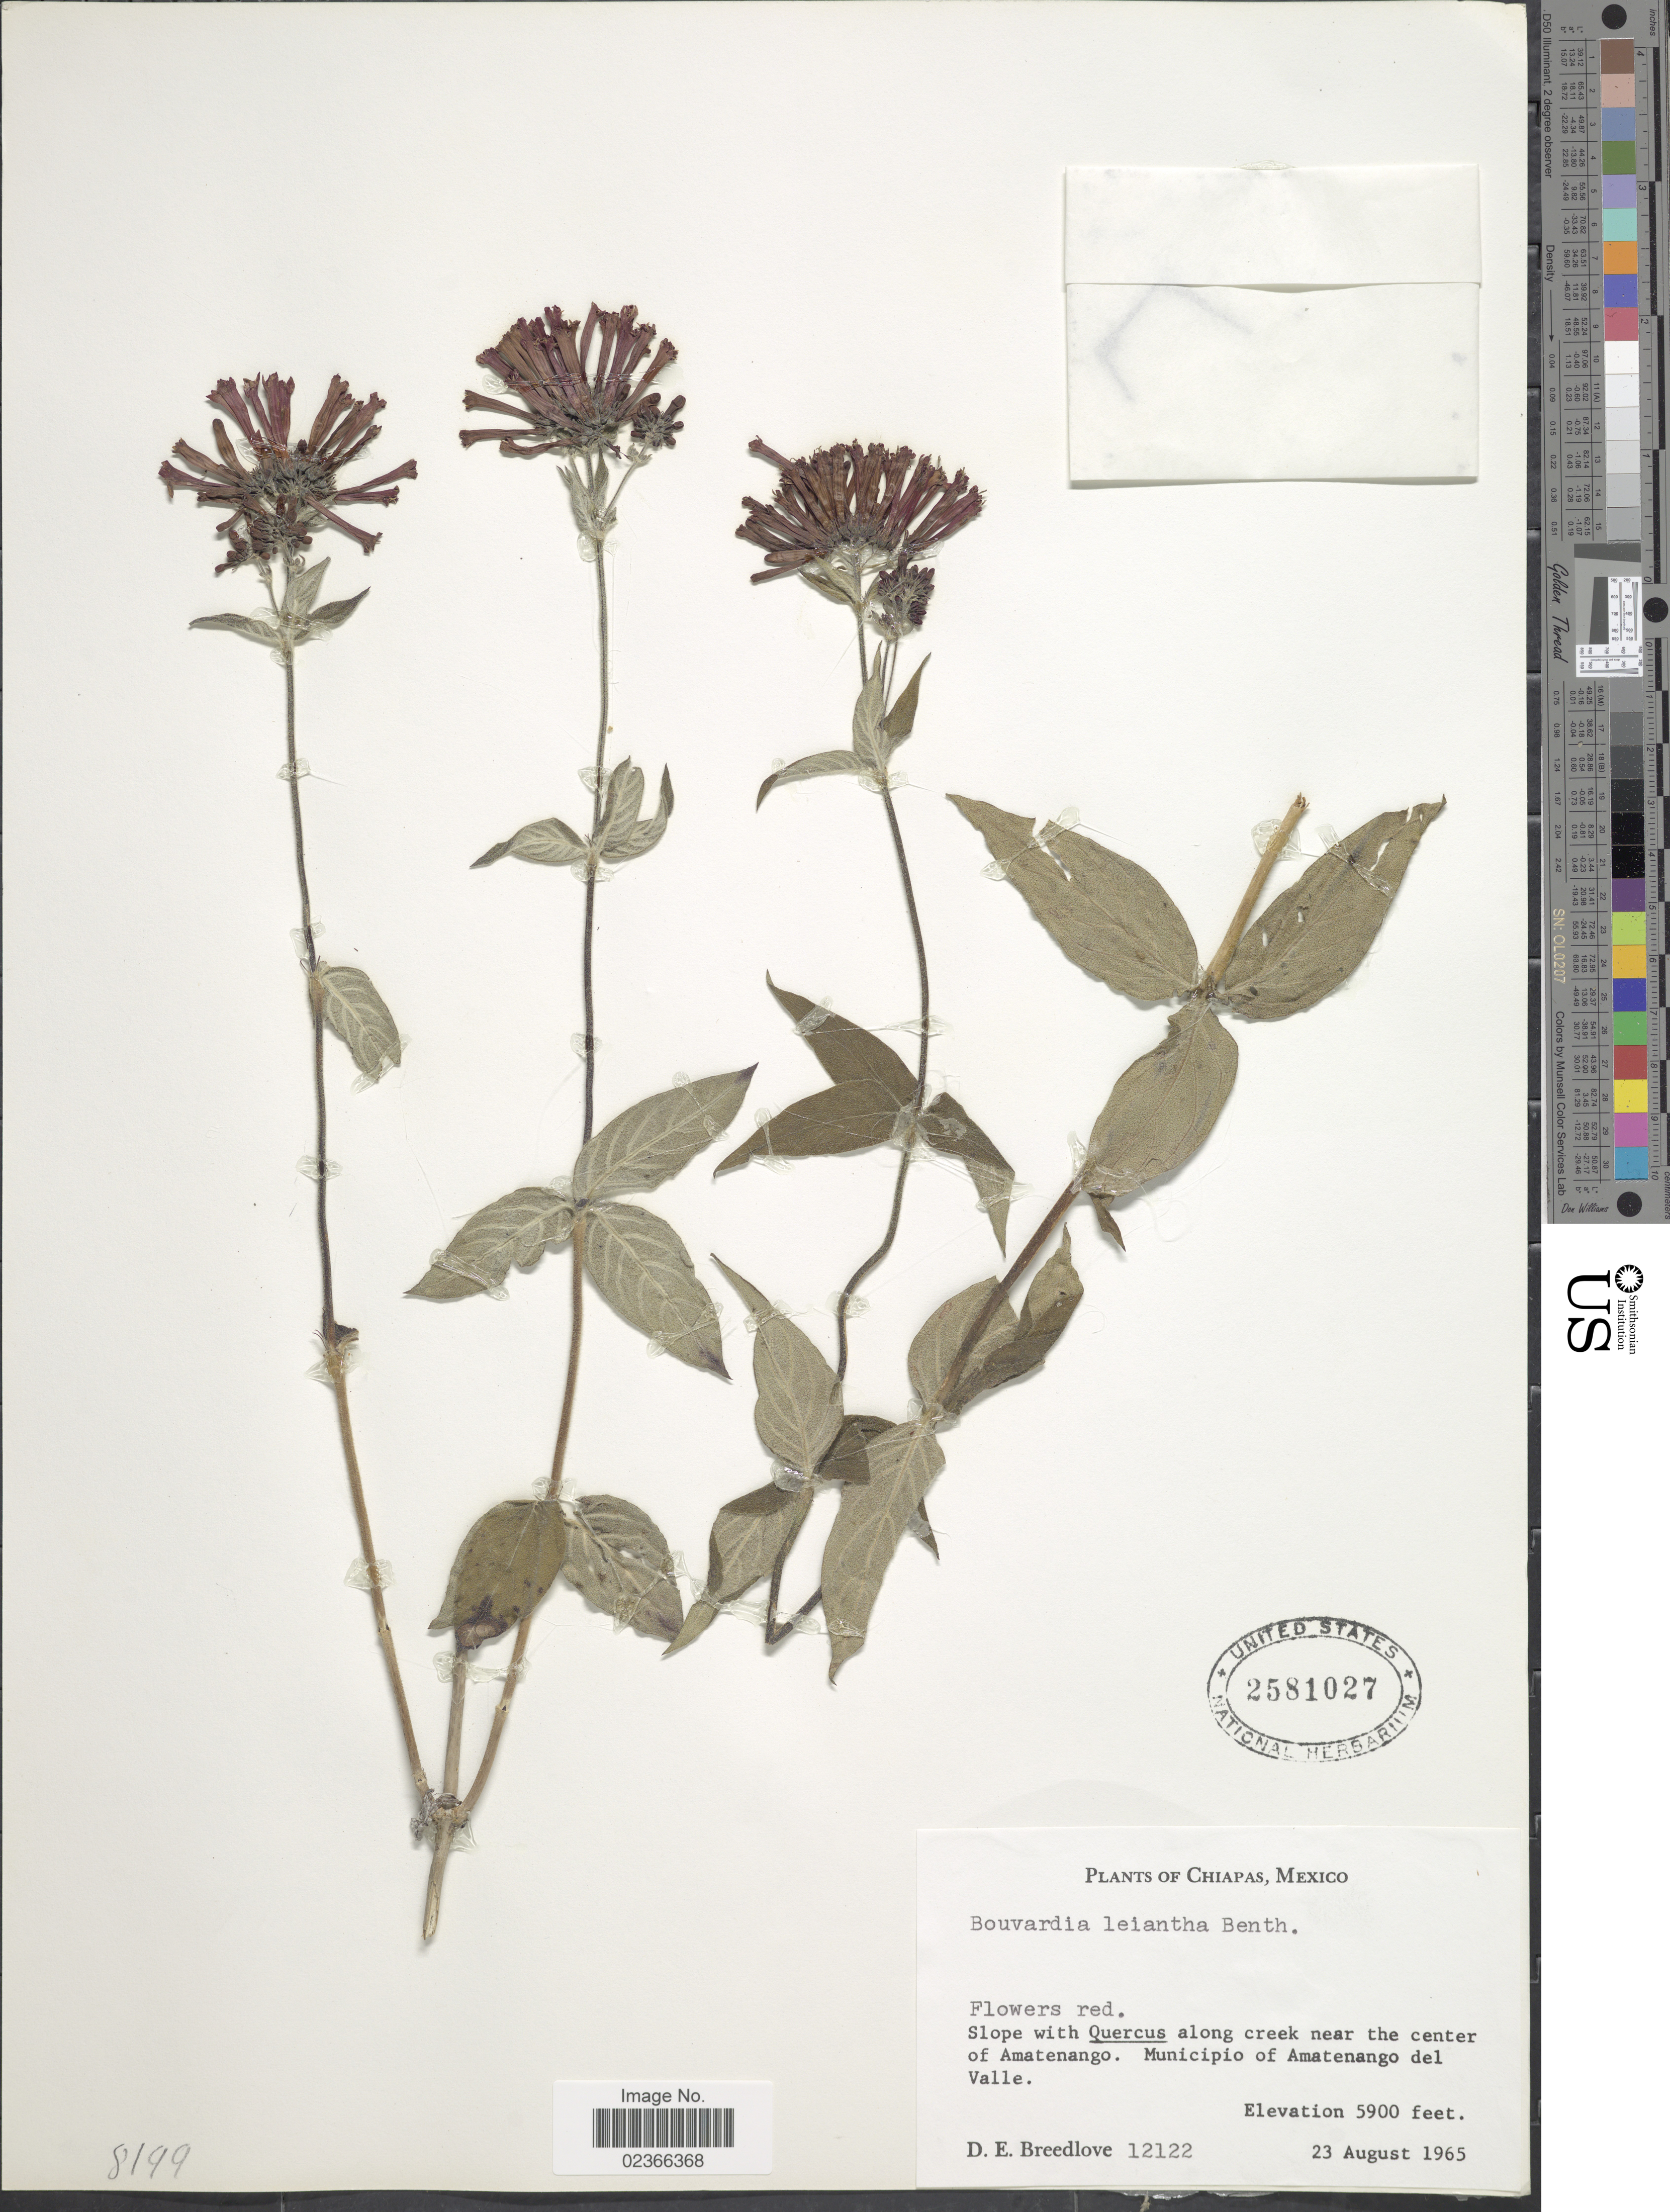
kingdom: Plantae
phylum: Tracheophyta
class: Magnoliopsida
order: Gentianales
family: Rubiaceae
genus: Bouvardia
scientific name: Bouvardia leiantha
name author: Benth.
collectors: D. E. Breedlove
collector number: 12122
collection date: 1965-08-23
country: Mexico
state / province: Chiapas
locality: Slope with Quercus along creek near the center of Amatenango. Municipio of Amatenango del Valle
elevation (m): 1798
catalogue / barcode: US 2581027